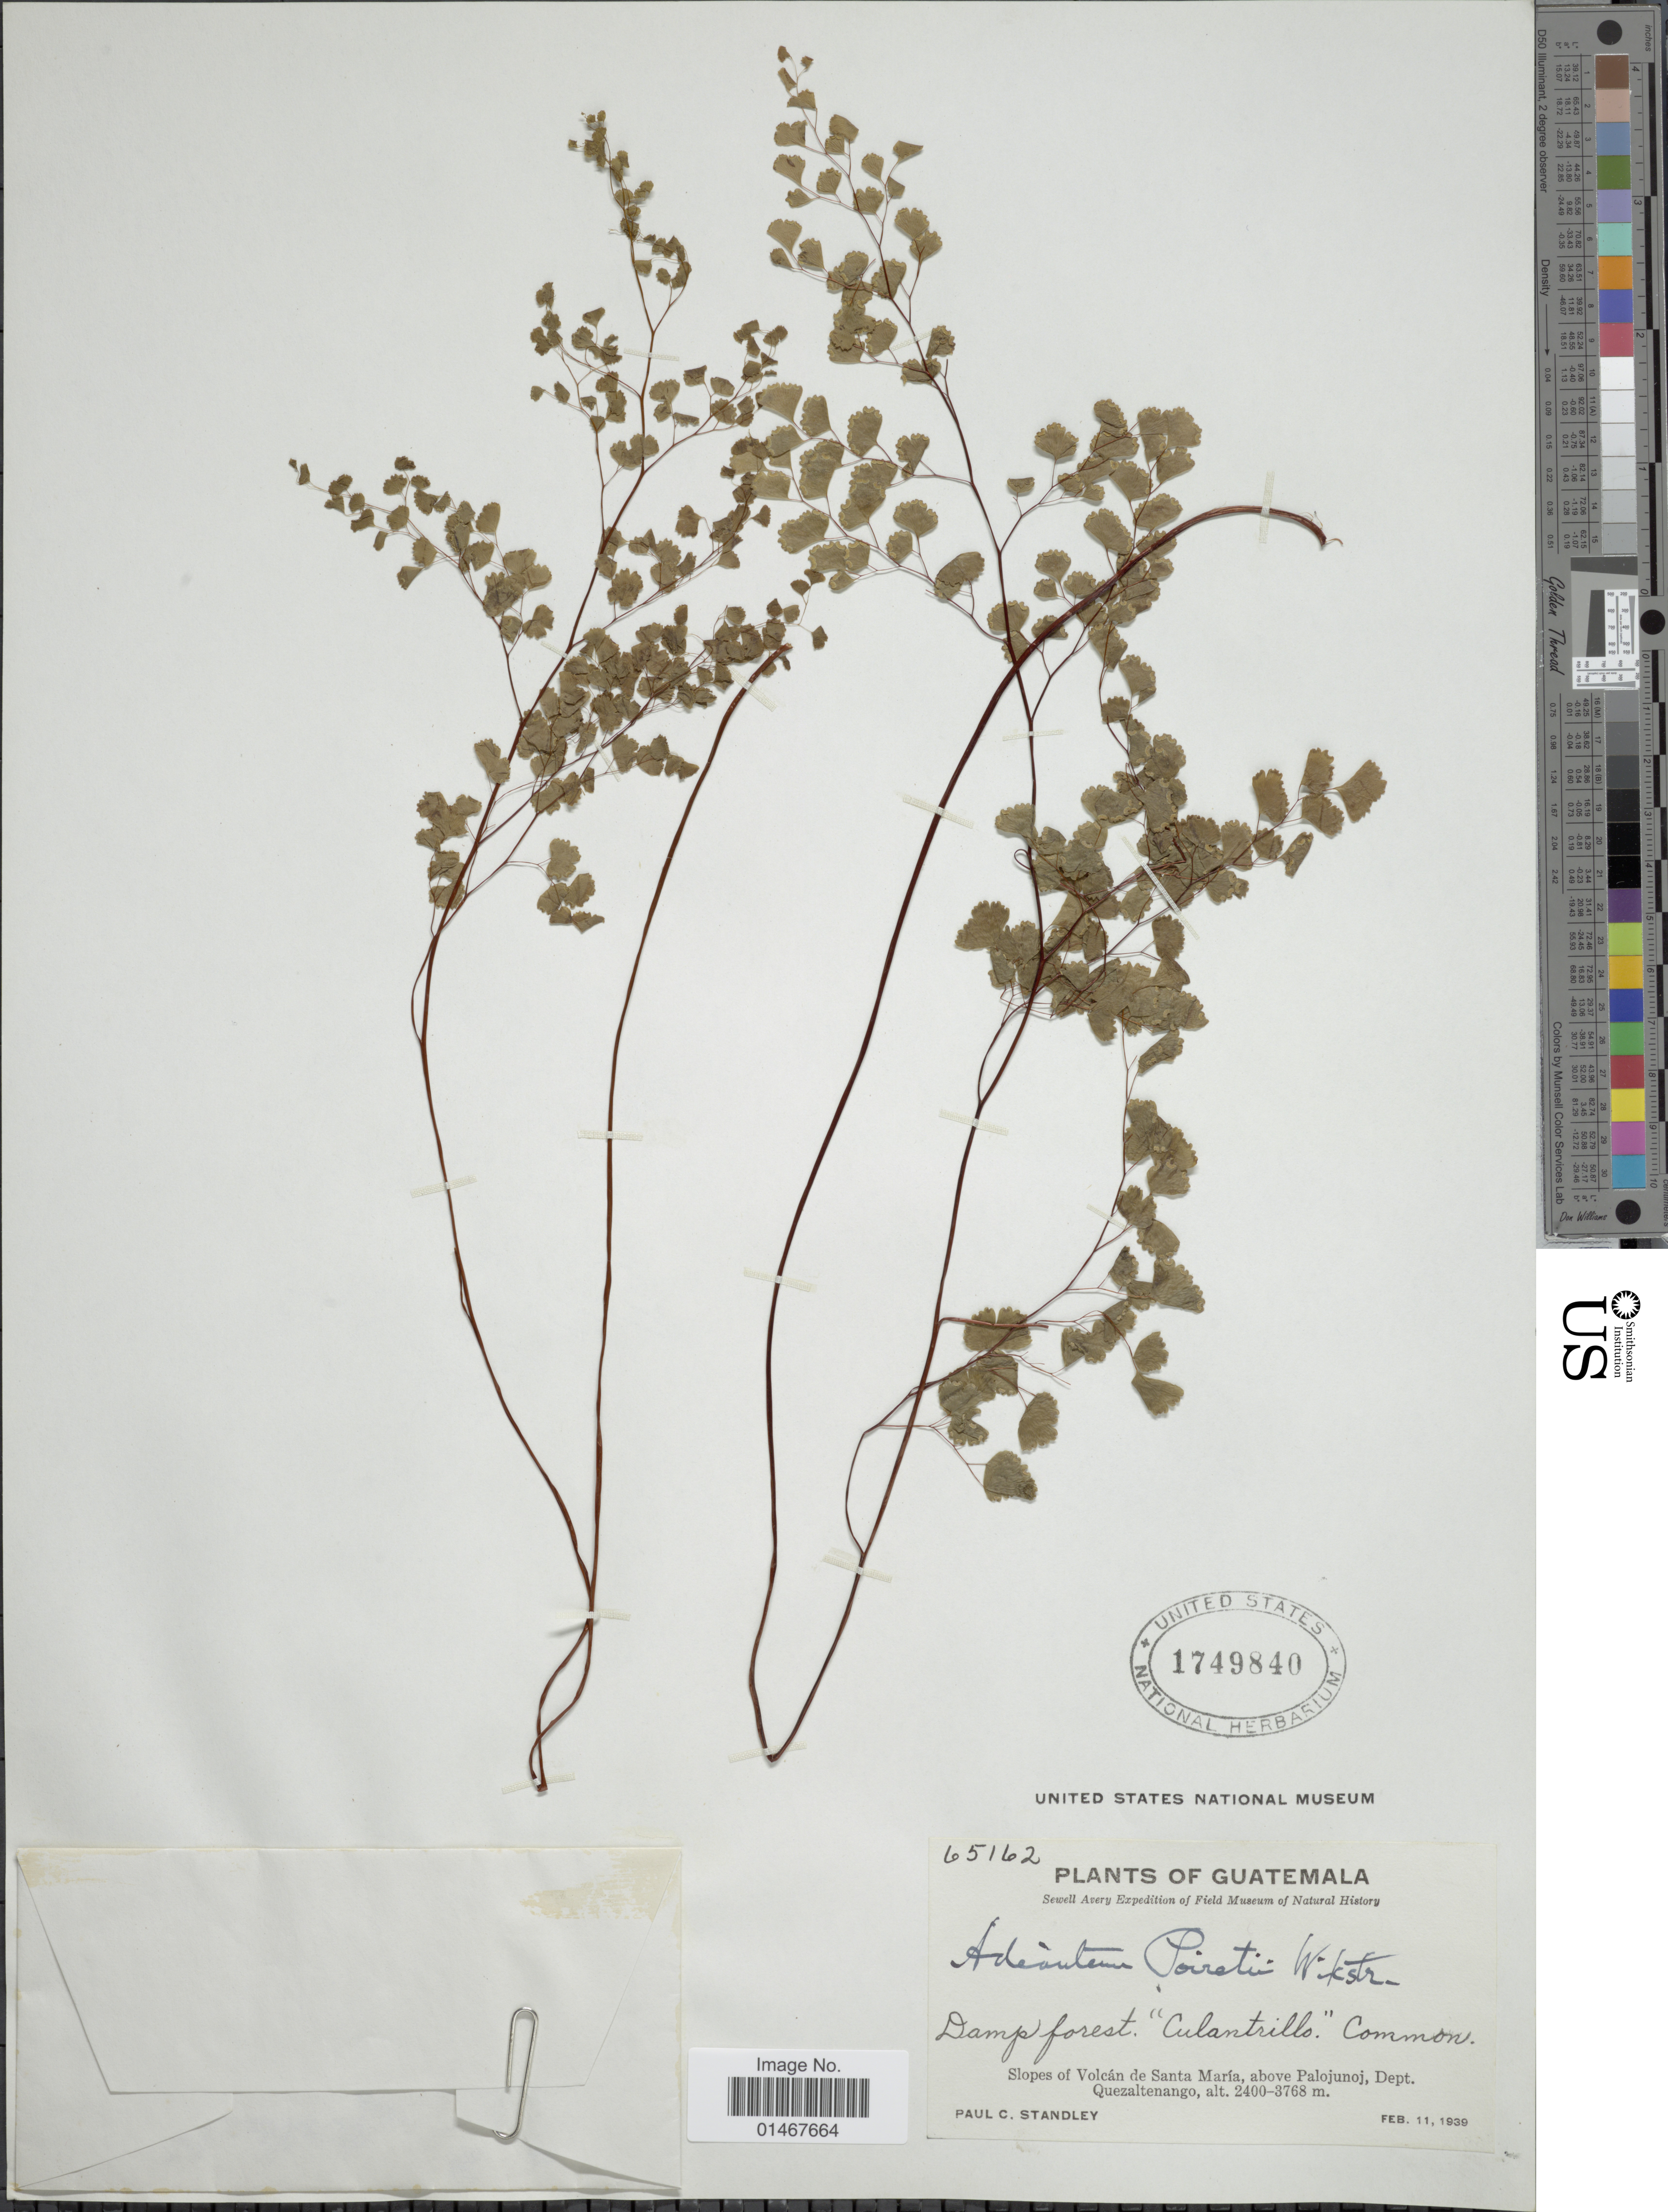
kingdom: Plantae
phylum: Tracheophyta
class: Polypodiopsida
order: Polypodiales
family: Pteridaceae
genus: Adiantum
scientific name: Adiantum poiretii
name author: Wikstr.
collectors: P. C. Standley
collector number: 65162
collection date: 1939-02-11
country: Guatemala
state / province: Quetzaltenango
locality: Slopes of Volcán de Santa María, above Palojunok, Dept Quezaltenango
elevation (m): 2400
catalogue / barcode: US 1749840